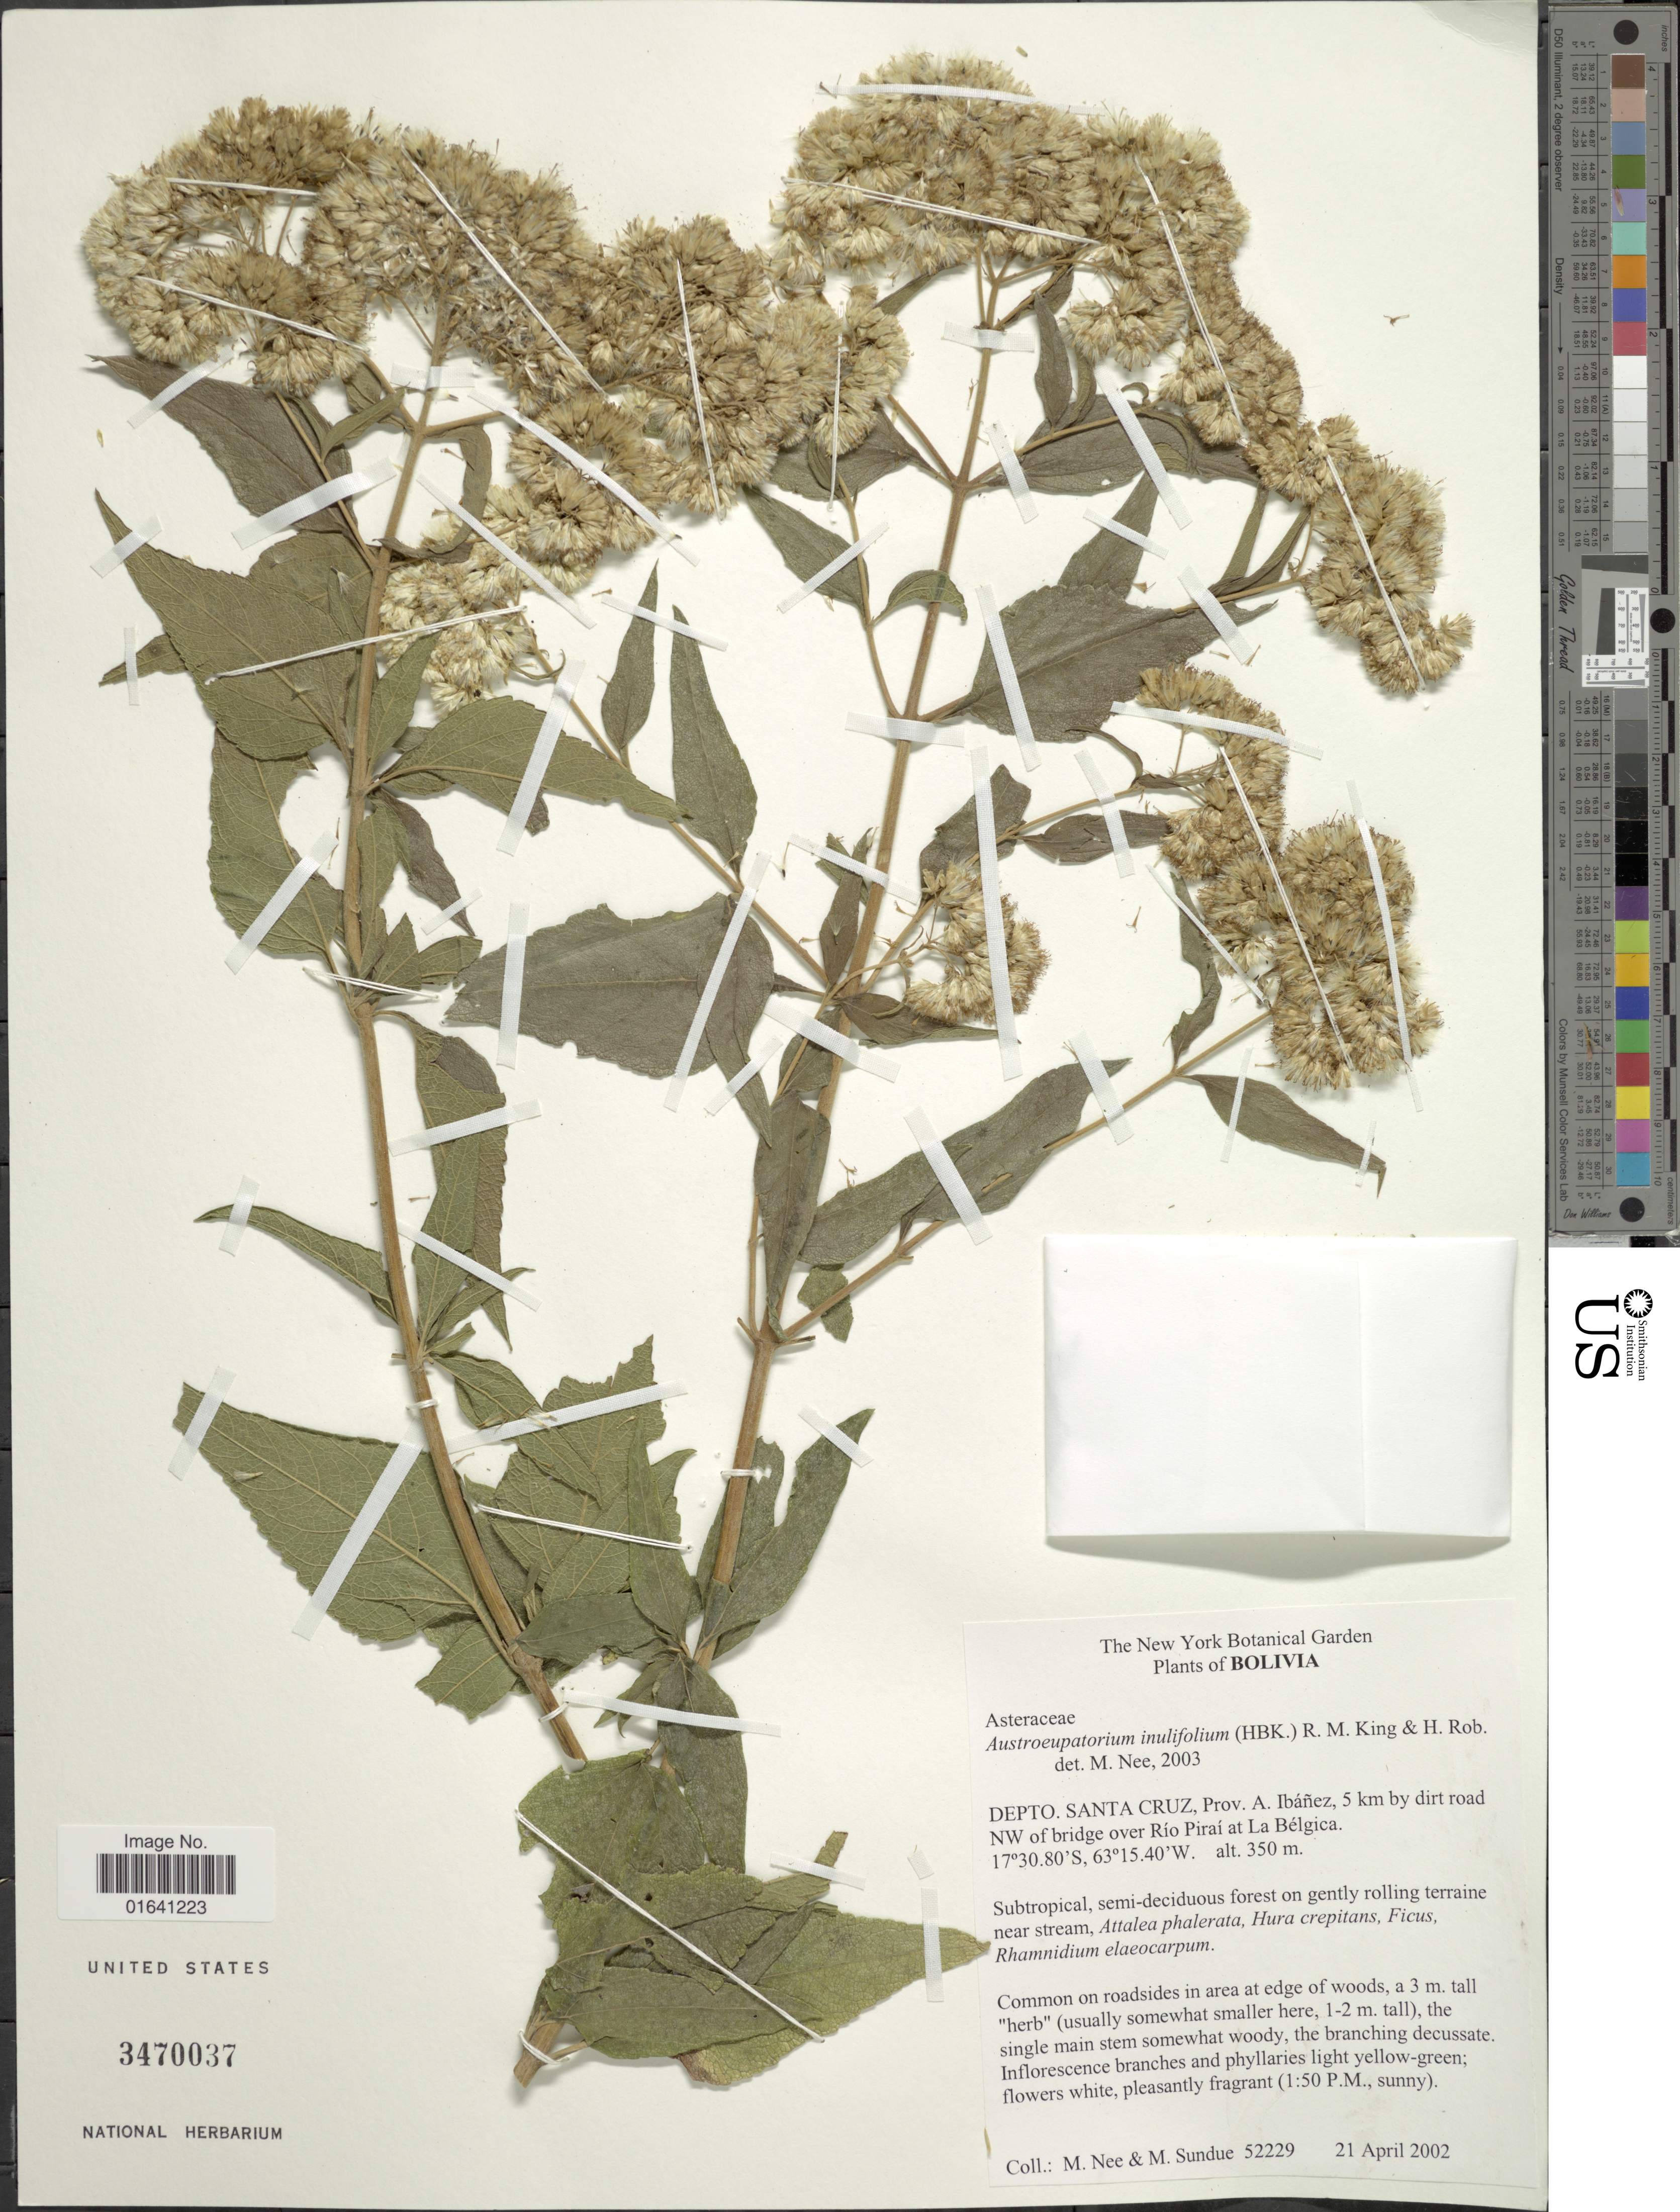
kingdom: Plantae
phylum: Tracheophyta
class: Magnoliopsida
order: Asterales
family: Asteraceae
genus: Austroeupatorium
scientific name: Austroeupatorium inulaefolium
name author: (Kunth) R.M. King & H. Rob.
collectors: M. Nee & M. Sundue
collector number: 52229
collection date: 2002-04-21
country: Bolivia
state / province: Santa Cruz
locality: Depto. Santa Cruz, prov. A. Ibáñnes, 5 km by dirt road NW of bridge over Río Piraí at La Bélgica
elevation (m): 350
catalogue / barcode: US 3470037